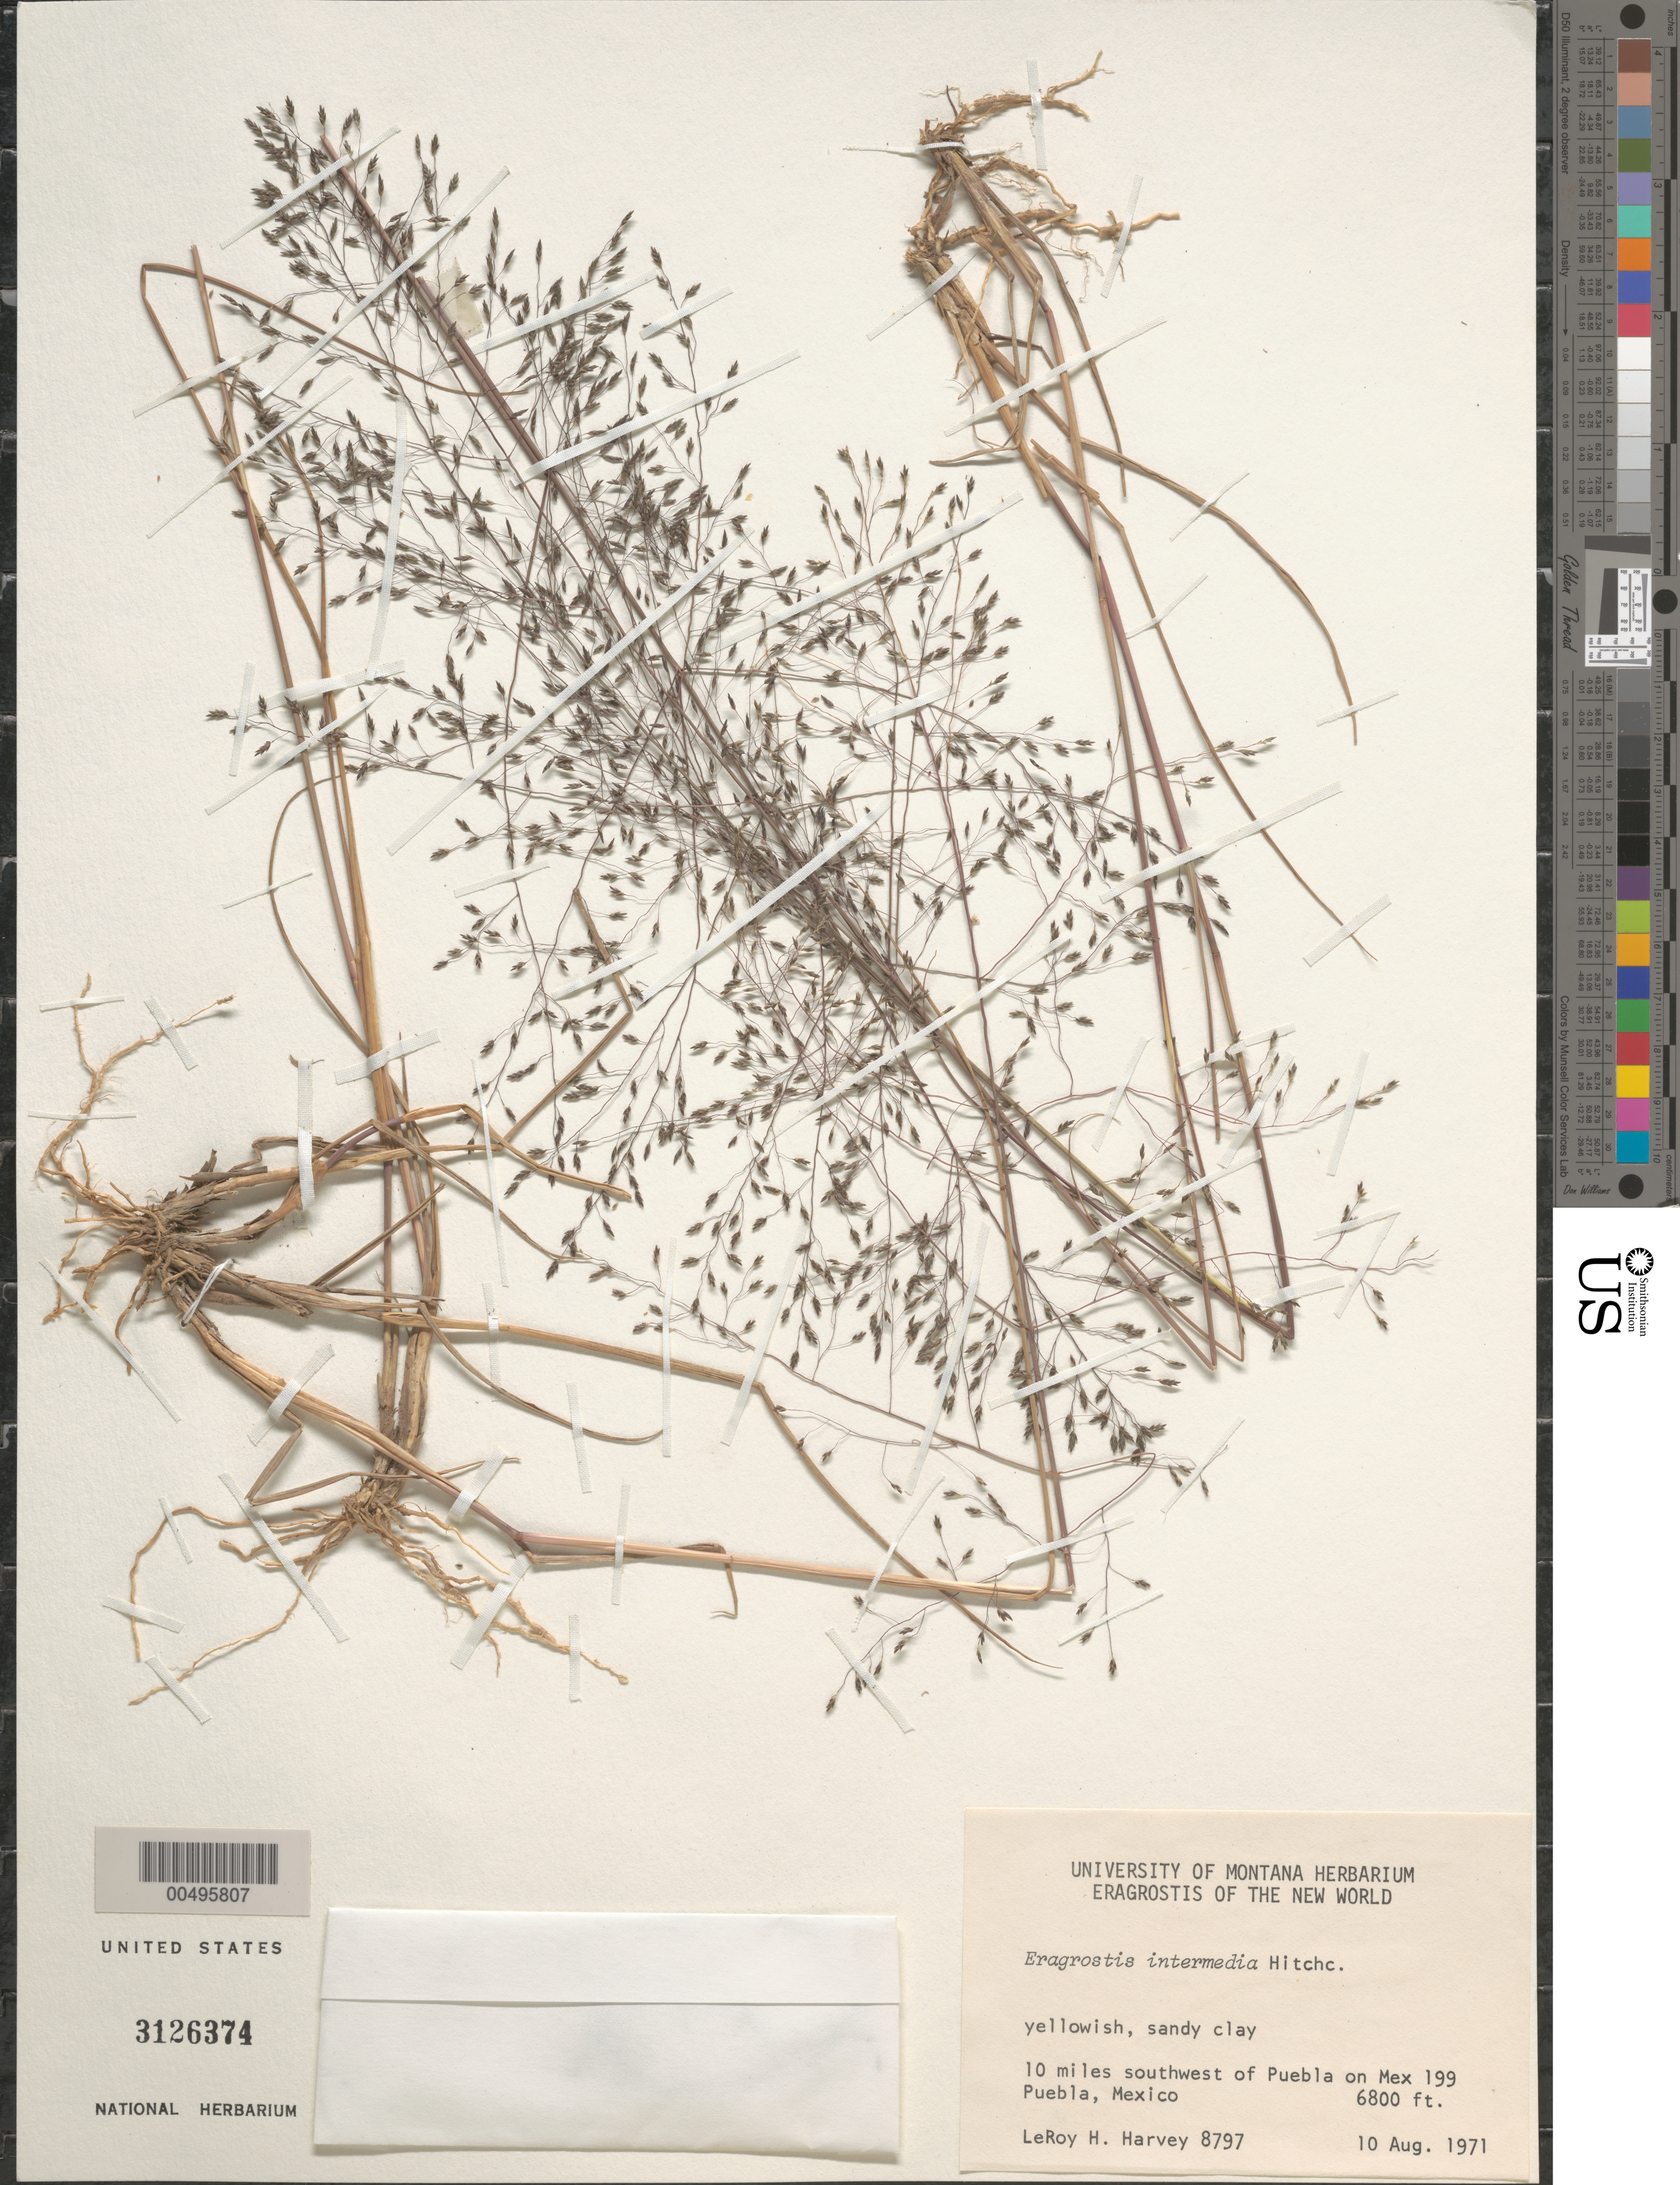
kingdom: Plantae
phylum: Tracheophyta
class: Liliopsida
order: Poales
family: Poaceae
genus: Eragrostis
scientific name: Eragrostis intermedia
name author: Hitchc.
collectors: L. H. Harvey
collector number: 8797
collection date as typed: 10 Aug 1971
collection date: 1971-08-10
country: Mexico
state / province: Puebla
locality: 10 mi SW of Puebla on Mex 199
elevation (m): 2073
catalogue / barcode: US 3126374